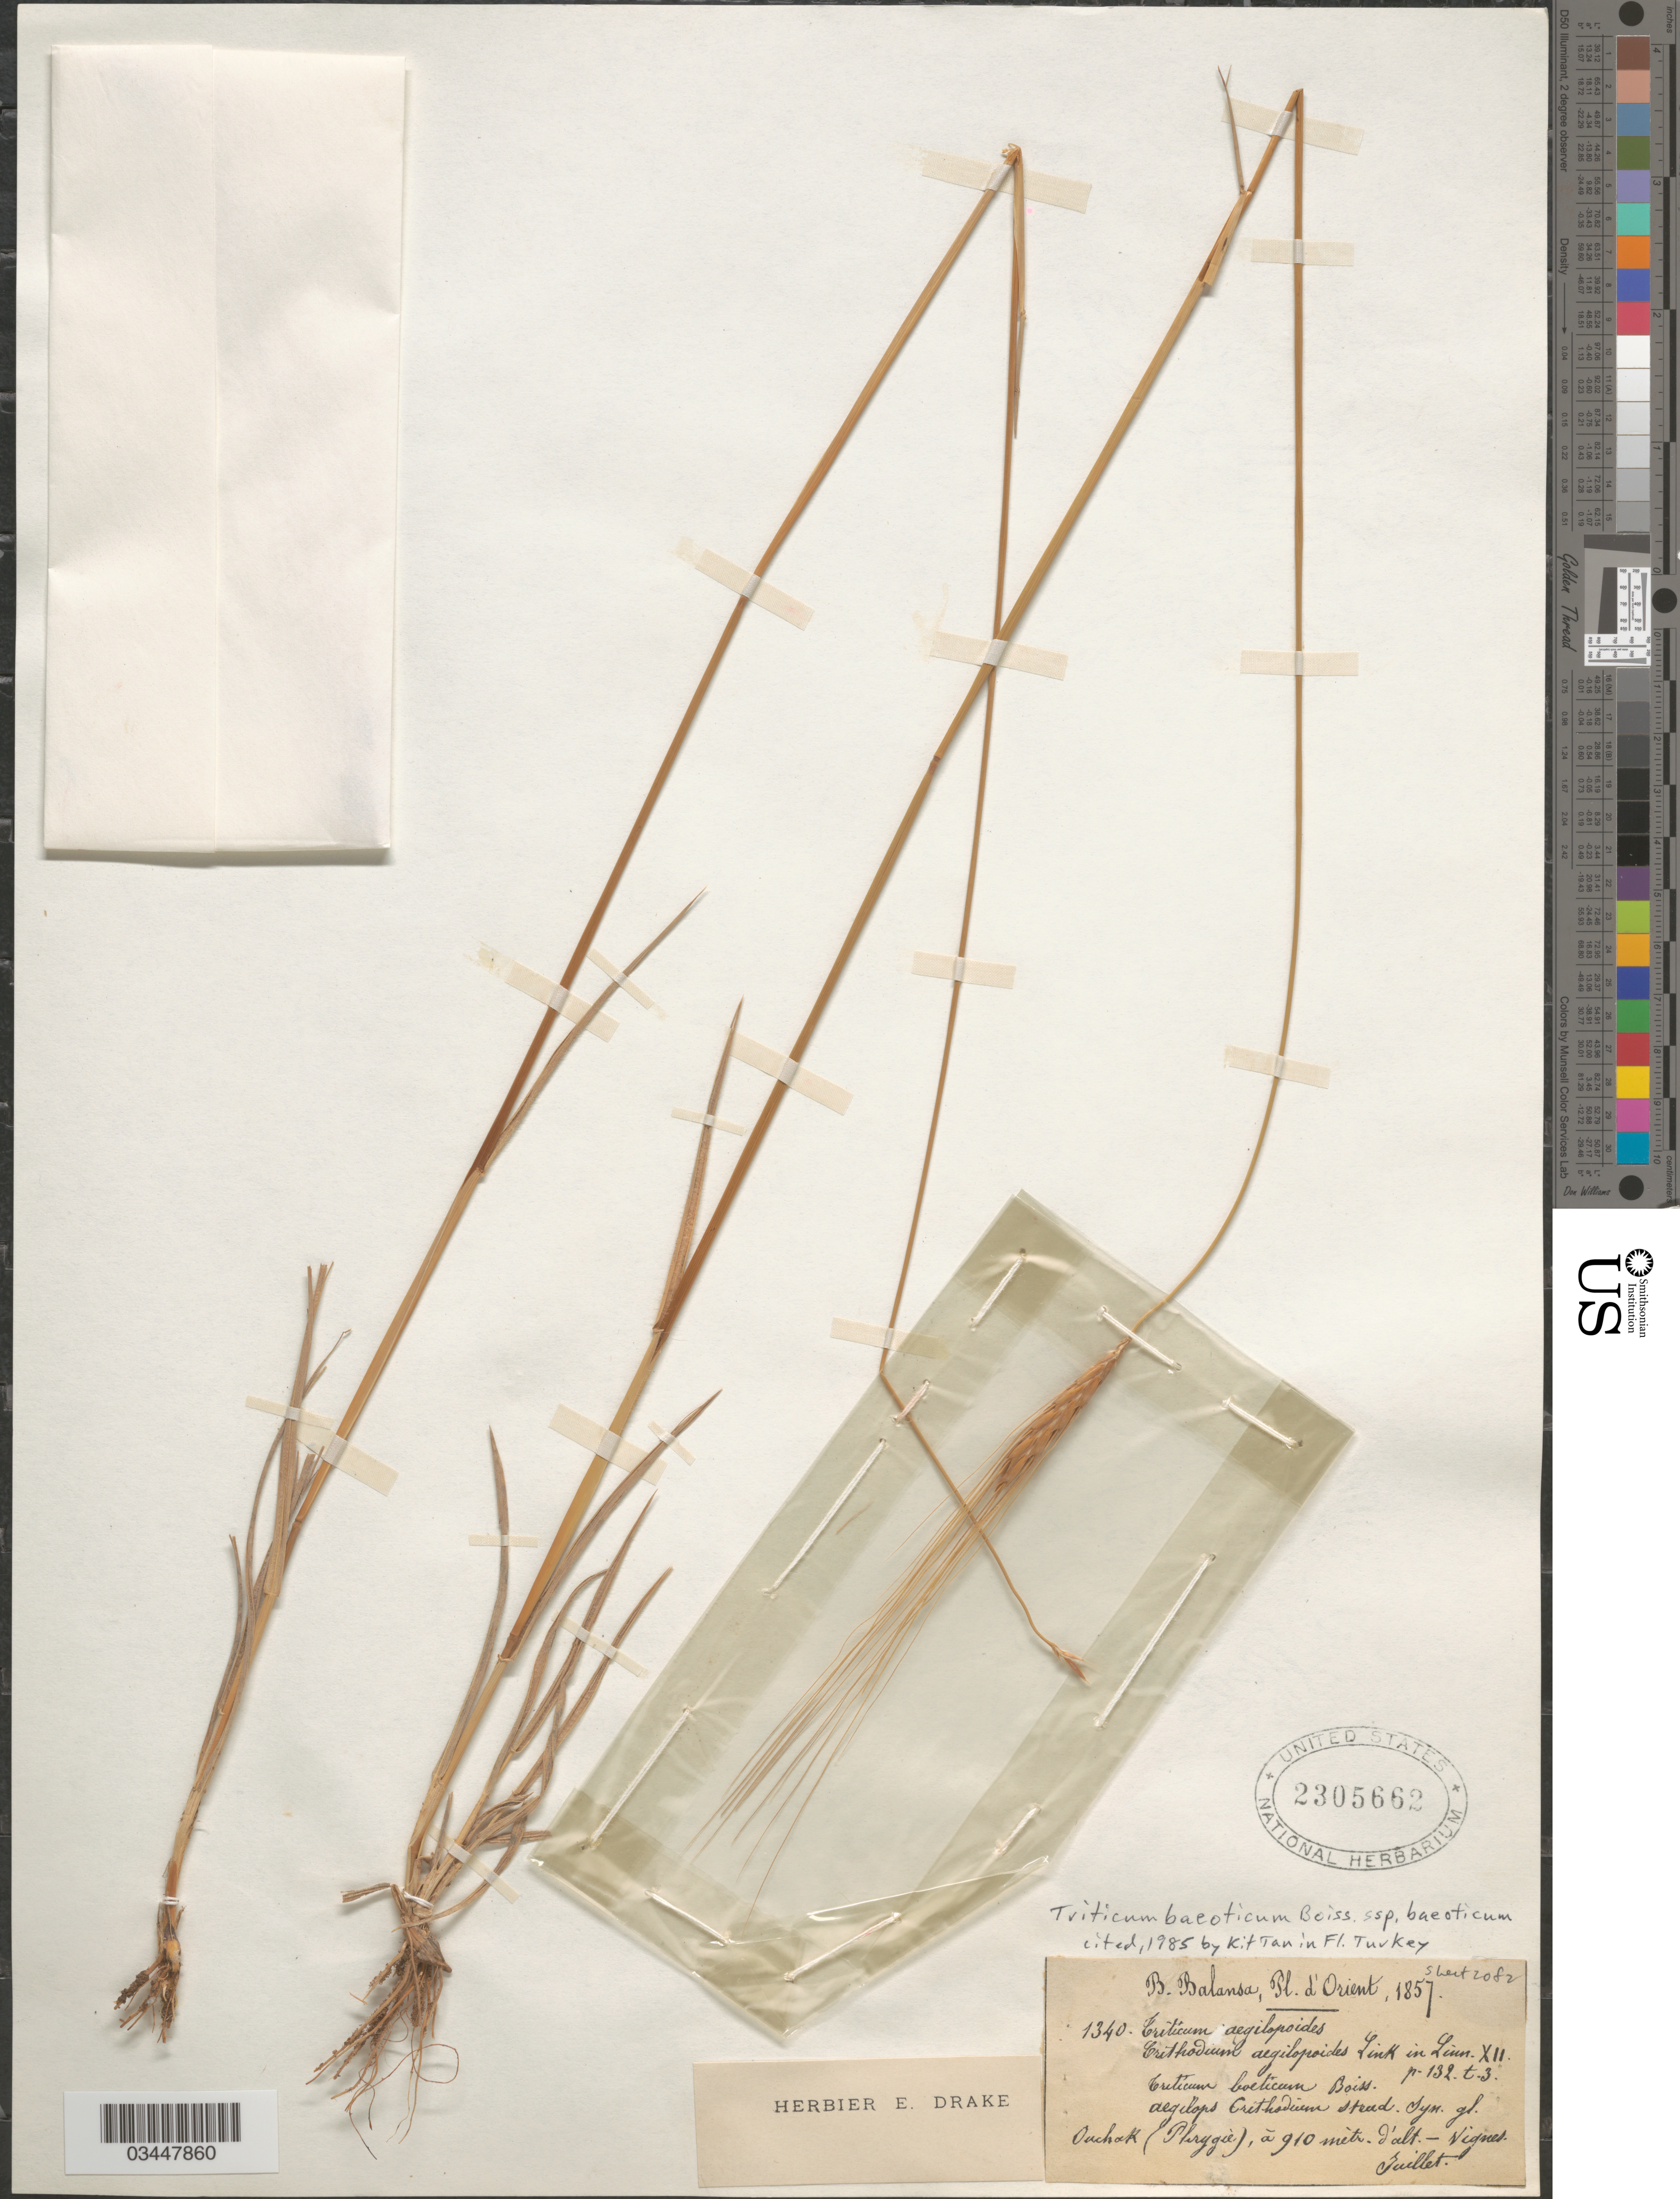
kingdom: Plantae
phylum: Tracheophyta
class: Liliopsida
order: Poales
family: Poaceae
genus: Triticum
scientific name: Triticum boeoticum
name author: Boiss.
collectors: B. Balansa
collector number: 1340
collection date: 1857-07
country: Turkey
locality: D'Orient. Ouchak (Phrygie)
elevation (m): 910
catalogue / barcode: US 2305662